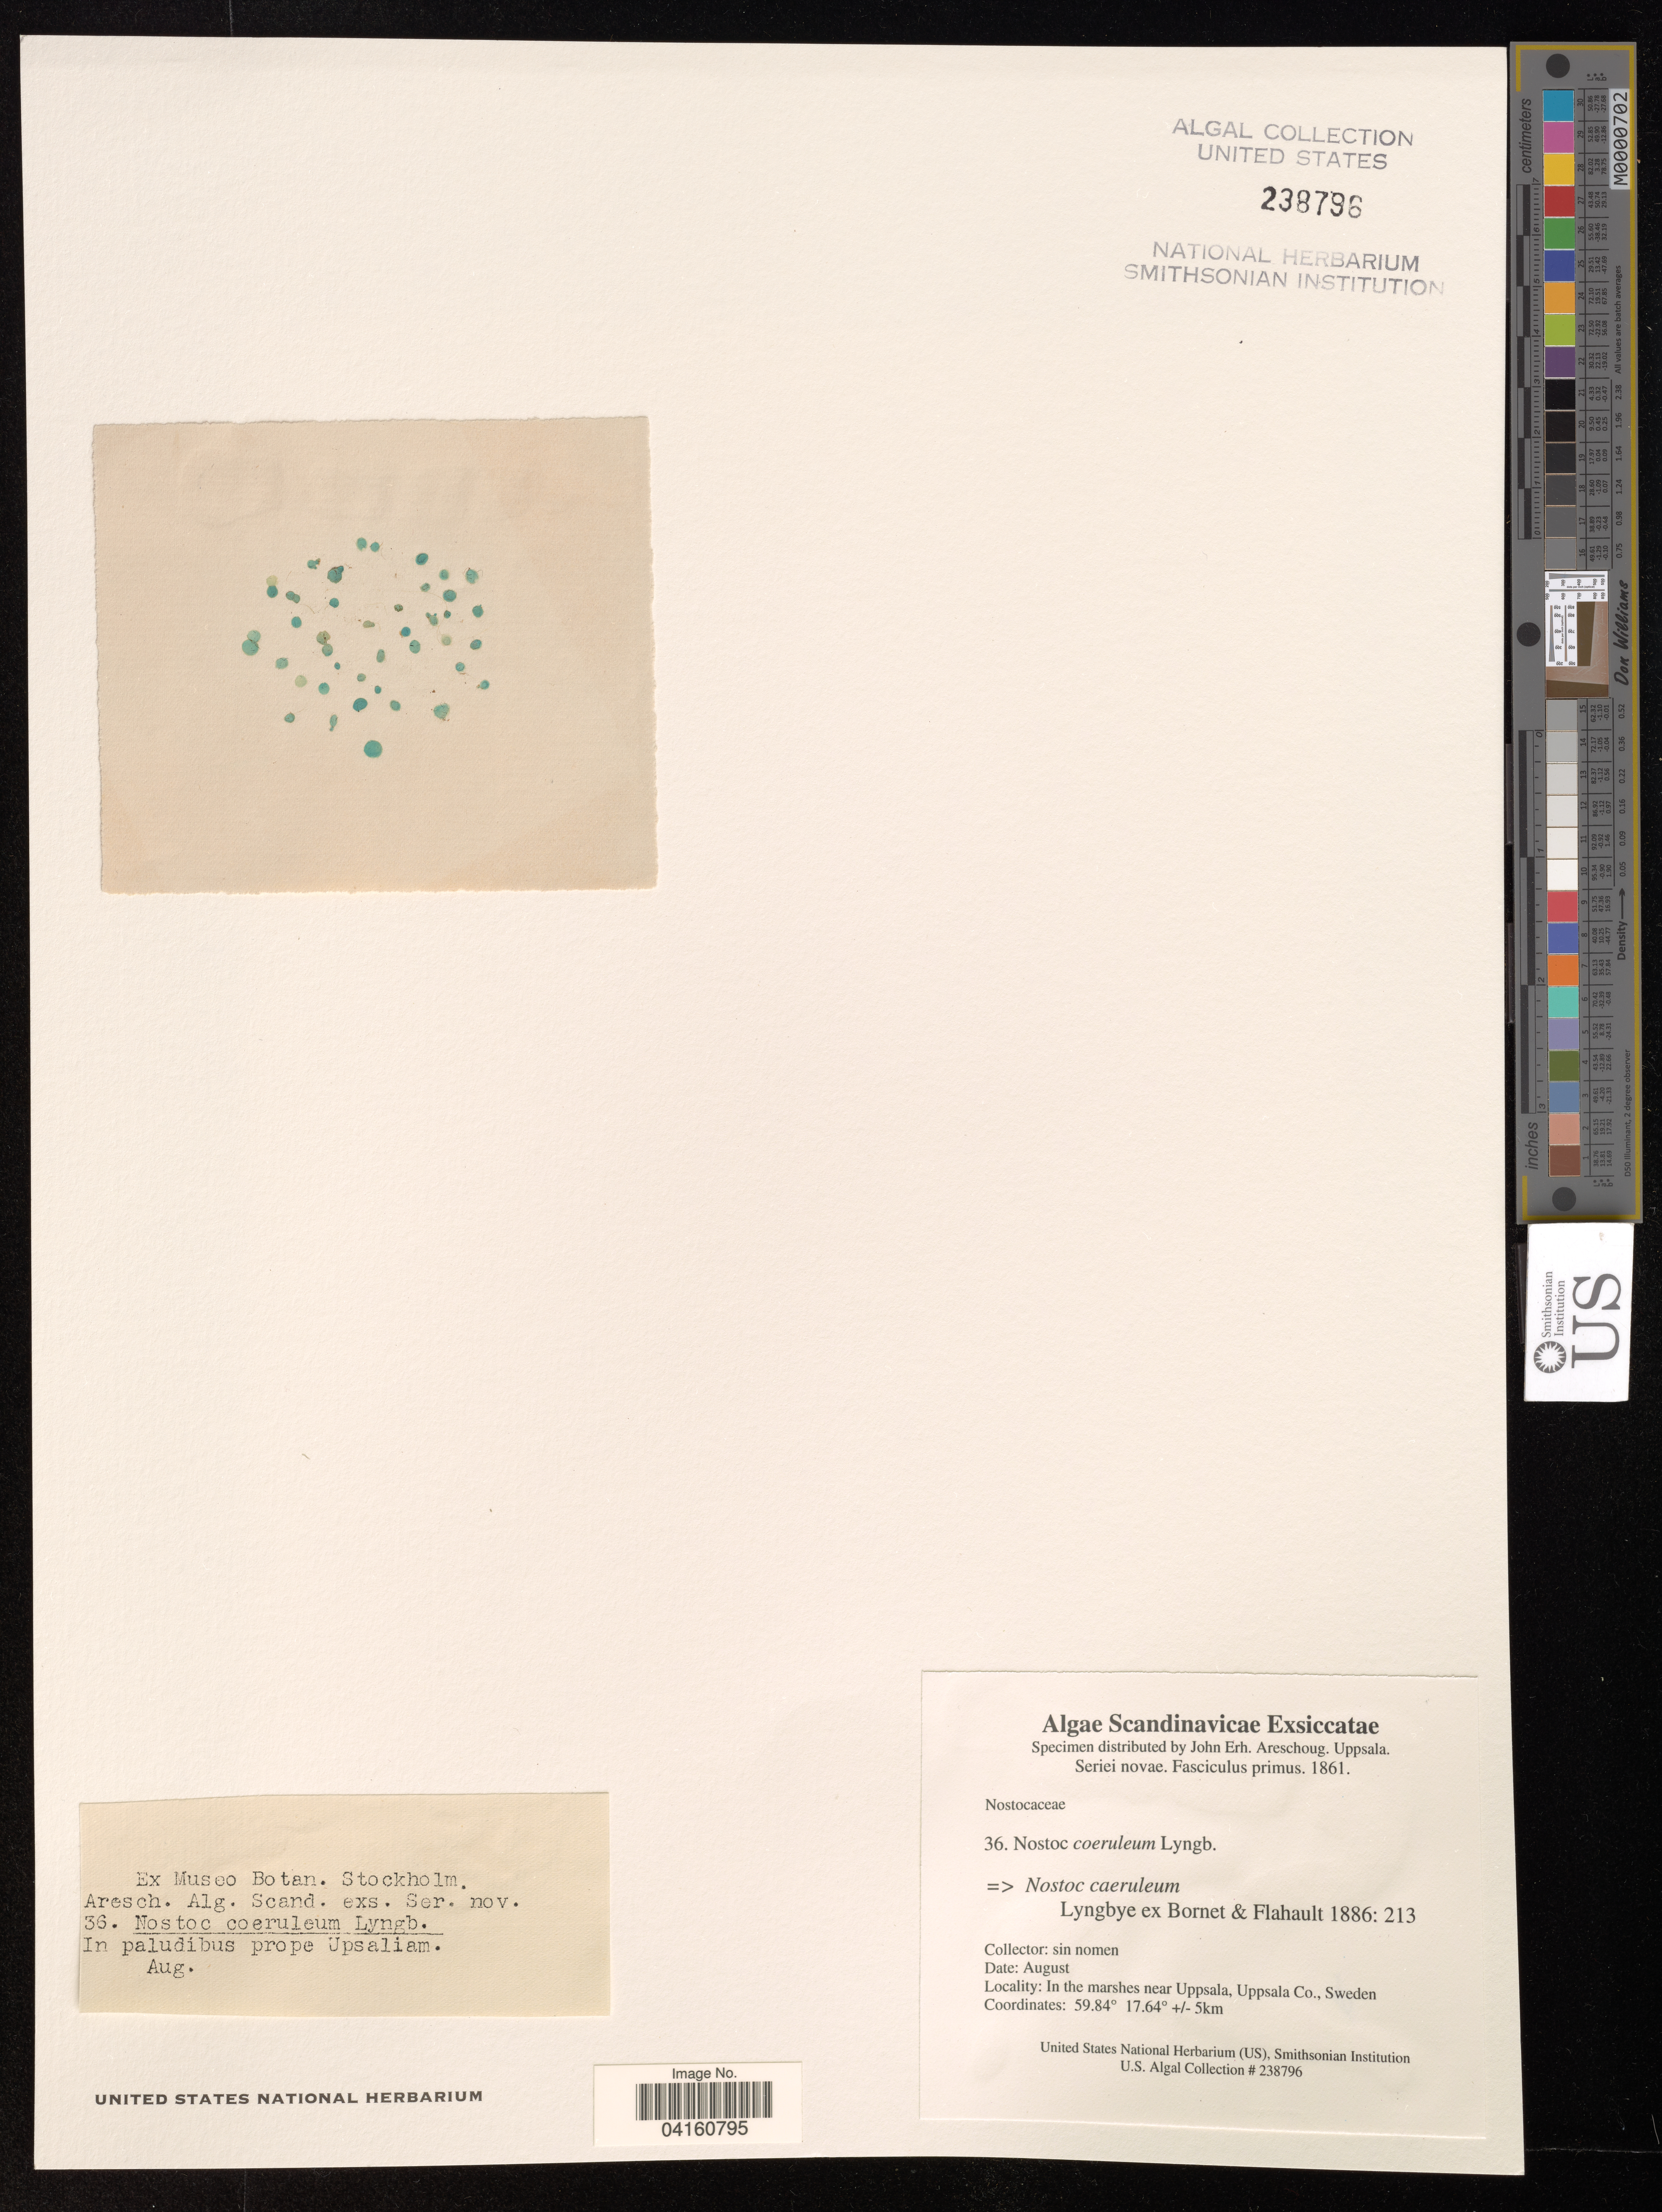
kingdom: Bacteria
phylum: Cyanobacteria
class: Cyanobacteriia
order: Cyanobacteriales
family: Nostocaceae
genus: Nostoc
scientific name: Nostoc coeruleum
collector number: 36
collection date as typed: August 1861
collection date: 1861-08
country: Sweden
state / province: Uppsala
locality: Uppsala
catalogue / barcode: US 238796